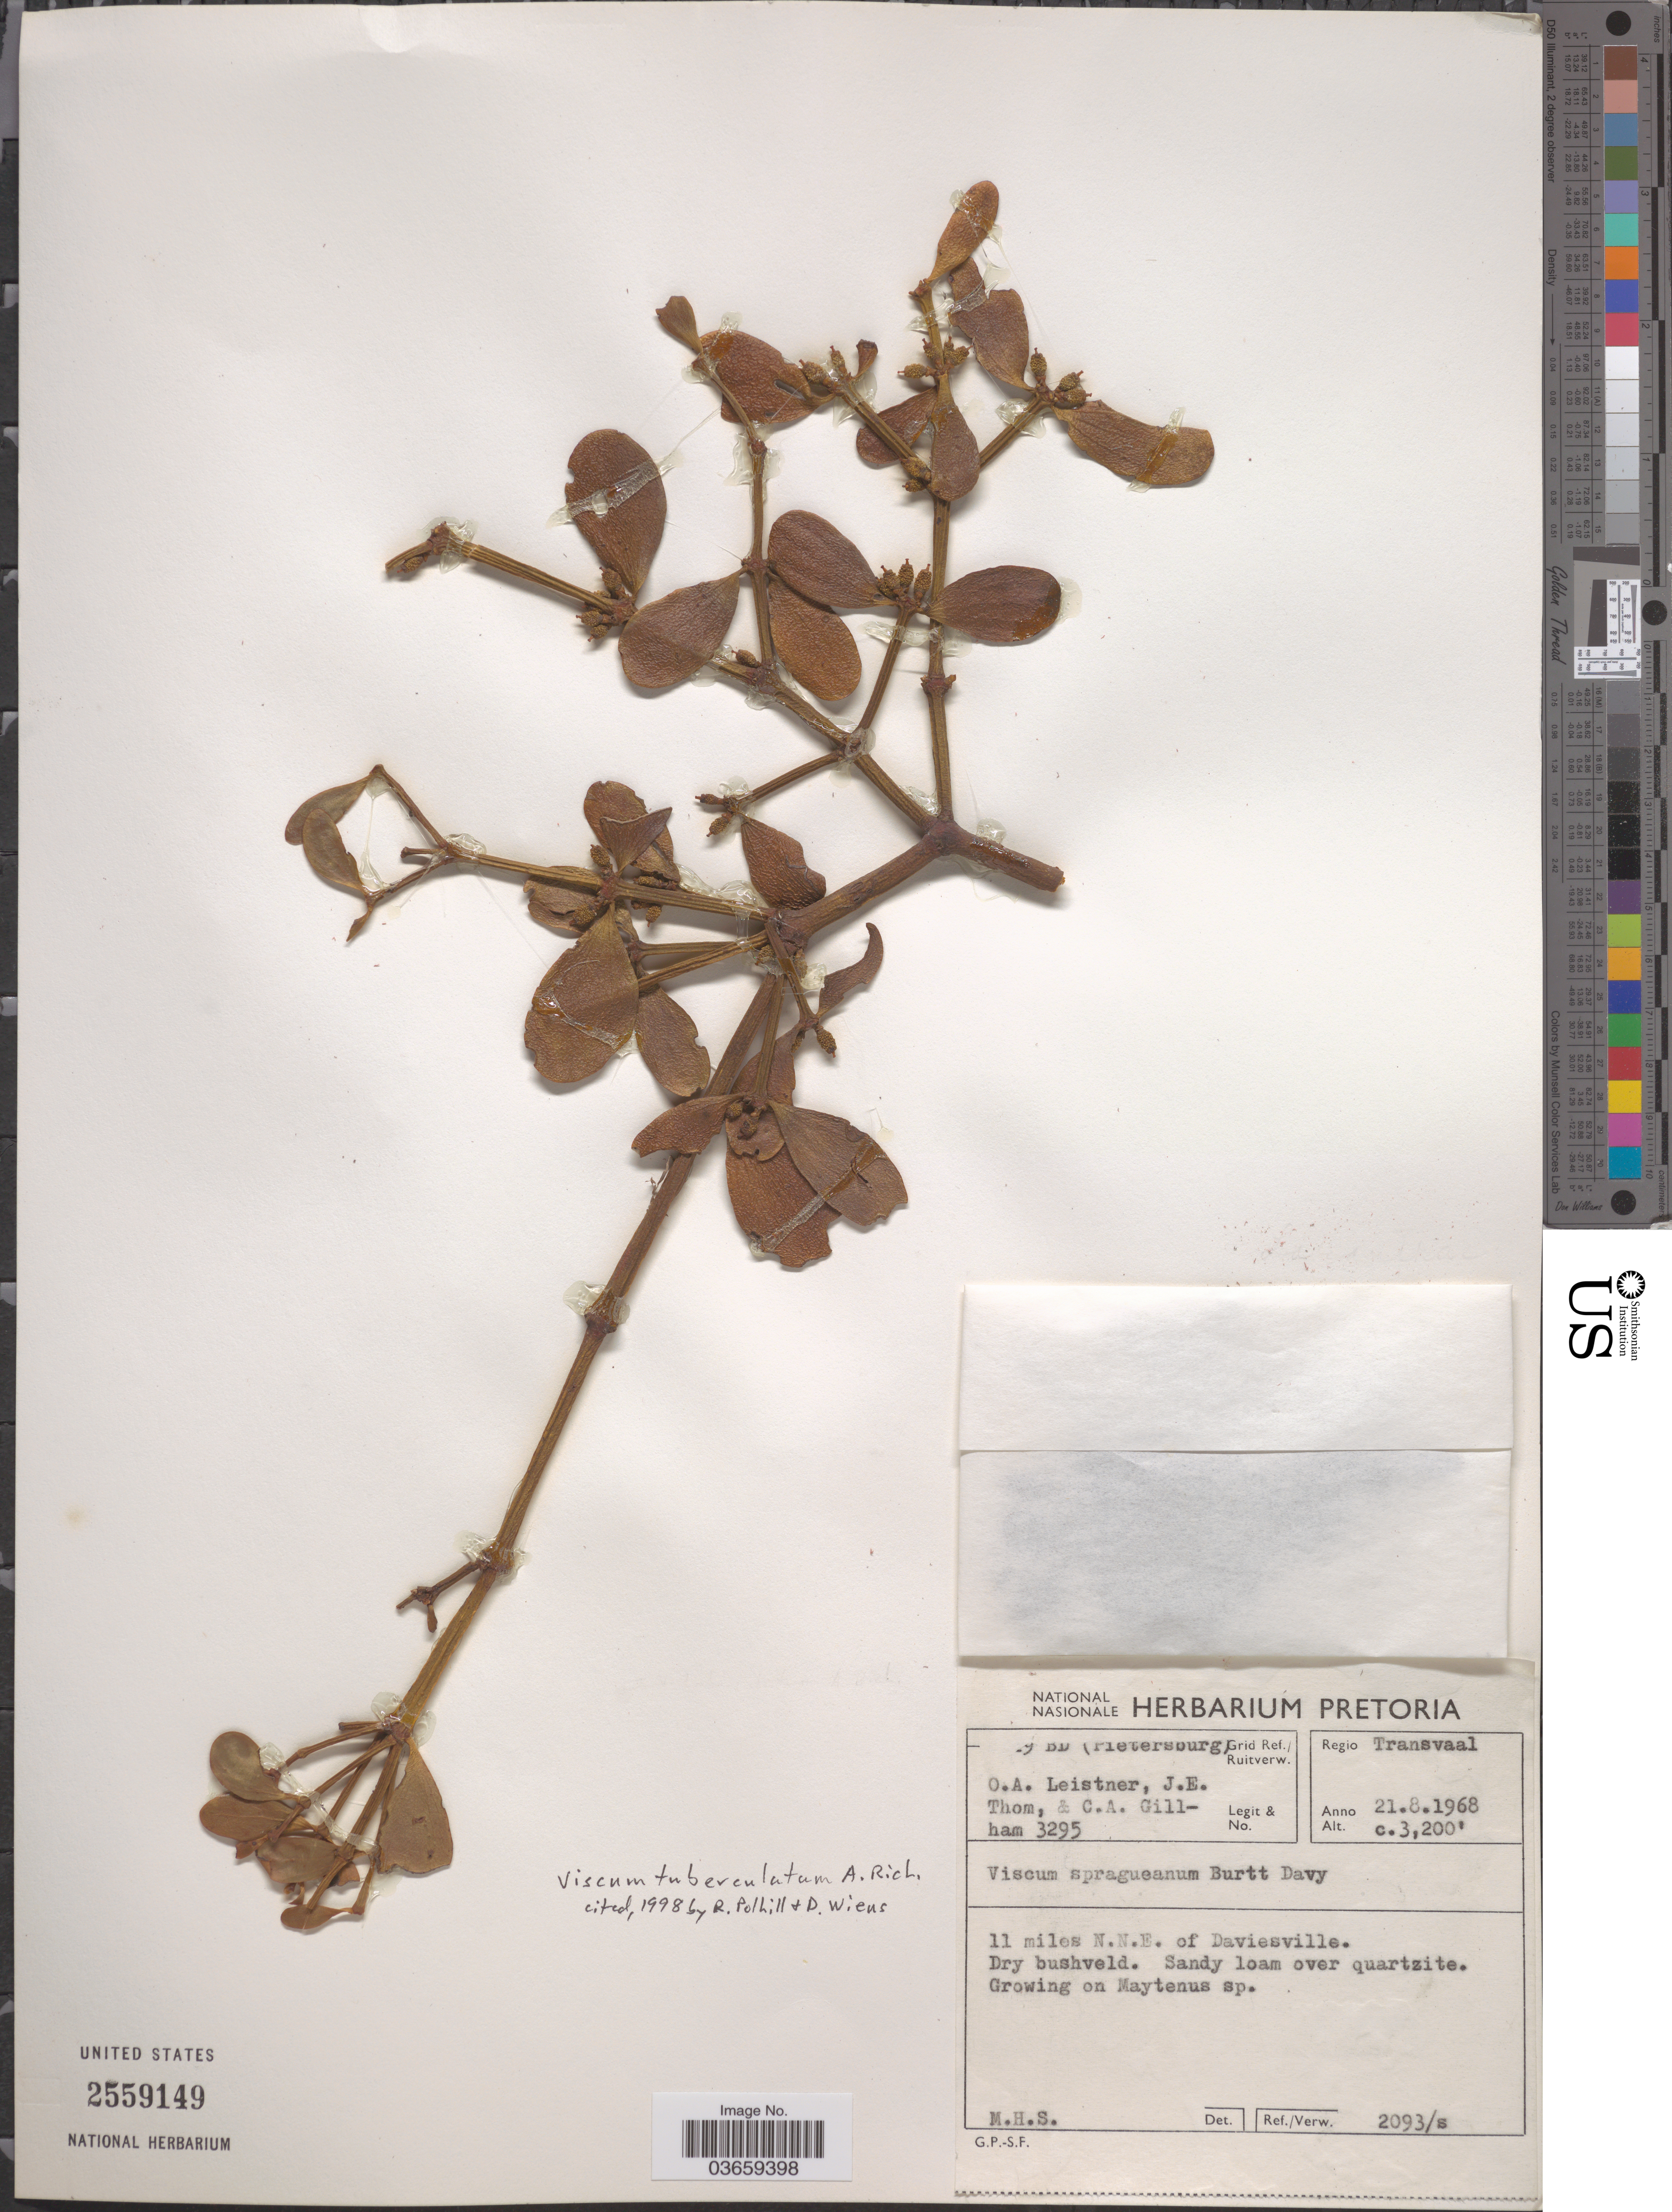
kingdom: Plantae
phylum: Tracheophyta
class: Magnoliopsida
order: Santalales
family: Viscaceae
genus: Viscum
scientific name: Viscum tuberculatum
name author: A. Rich.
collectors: O. A. Leistner, J. Thom & C. Gillham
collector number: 3295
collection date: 1968-08-21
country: South Africa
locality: Regio Transvaal. Grid Ref./Ruitverw. [illegible text]9BD (Pietersburg). 11 miles N.N.E. of Daviesville.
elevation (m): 975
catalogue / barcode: US 2559149